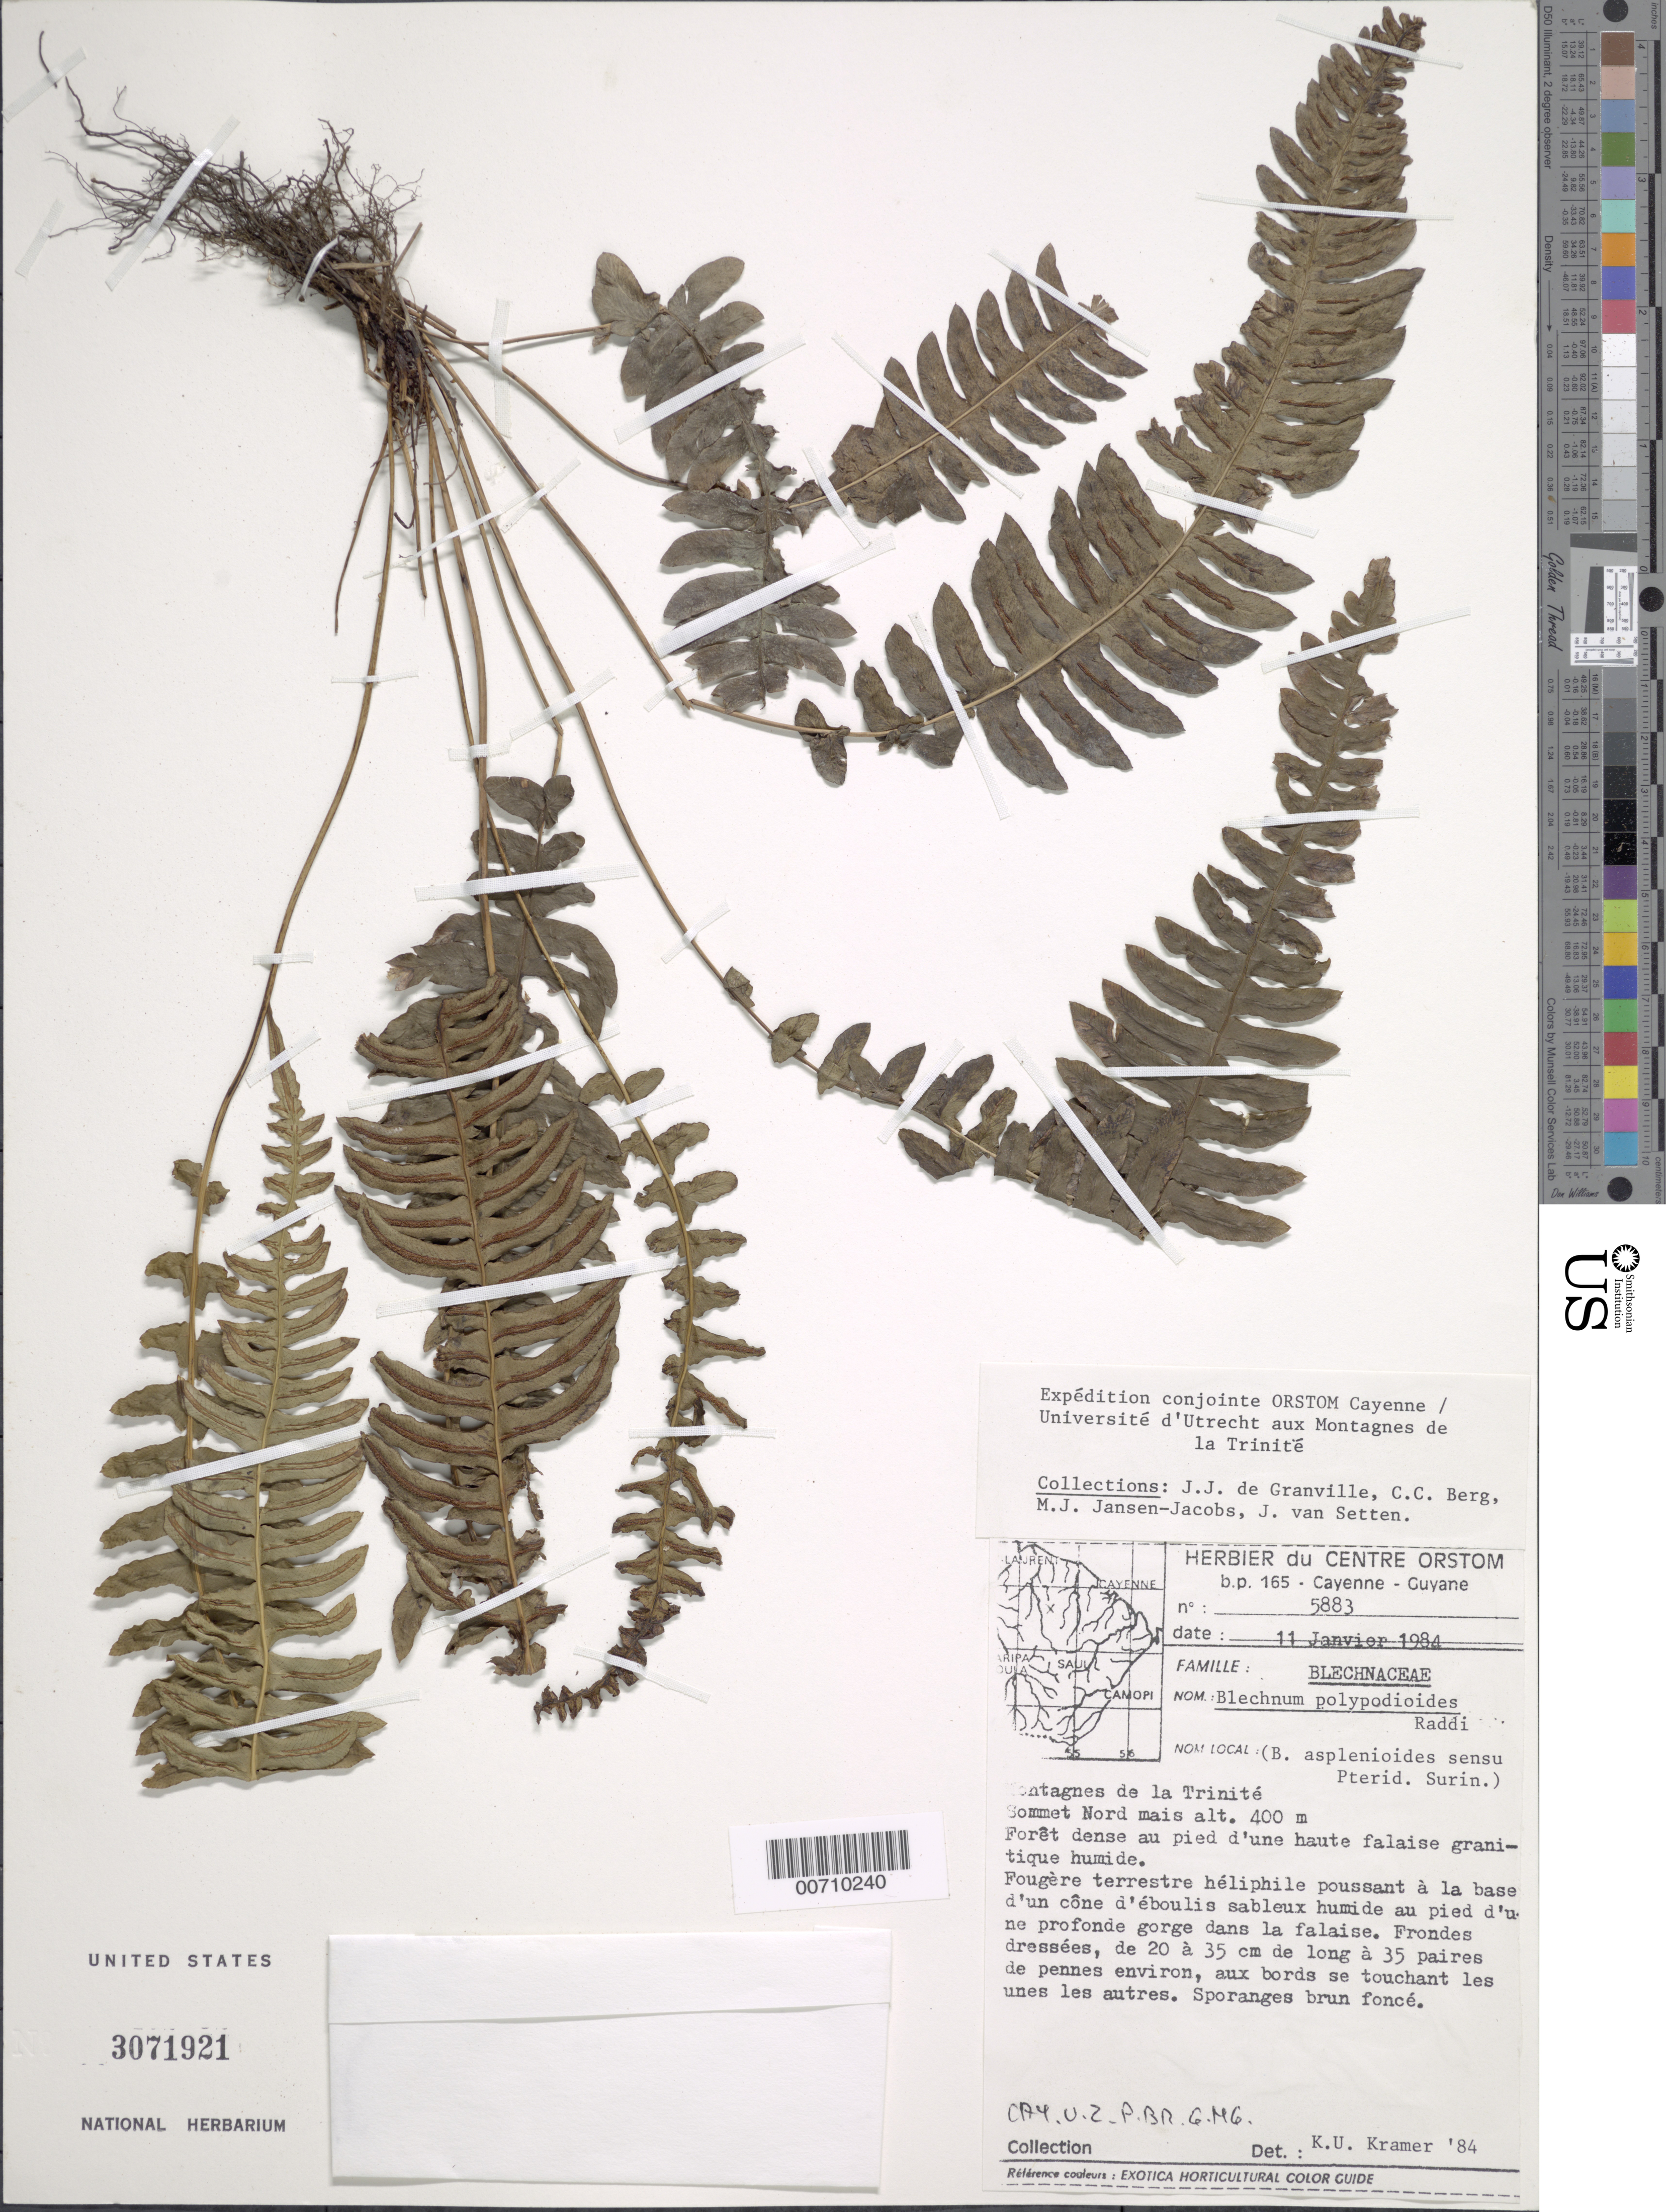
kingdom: Plantae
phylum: Tracheophyta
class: Polypodiopsida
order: Polypodiales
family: Blechnaceae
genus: Blechnum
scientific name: Blechnum polypodioides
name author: Raddi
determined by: Kramer, K. U.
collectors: J.-J. de Granville, C. C. Berg, M. J. Jansen-Jacobs & J. van Setten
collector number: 5883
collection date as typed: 11-Jan-84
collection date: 1984-01-11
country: French Guiana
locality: Montagnes de la Trinité, sommet Nord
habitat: Forêt dense au pied d'une haute falaise granitique humide,à la base d'un cône d'éboulis sableux humide au pied d'une profonde gorge dans la falaise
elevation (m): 400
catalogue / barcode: US 3071921